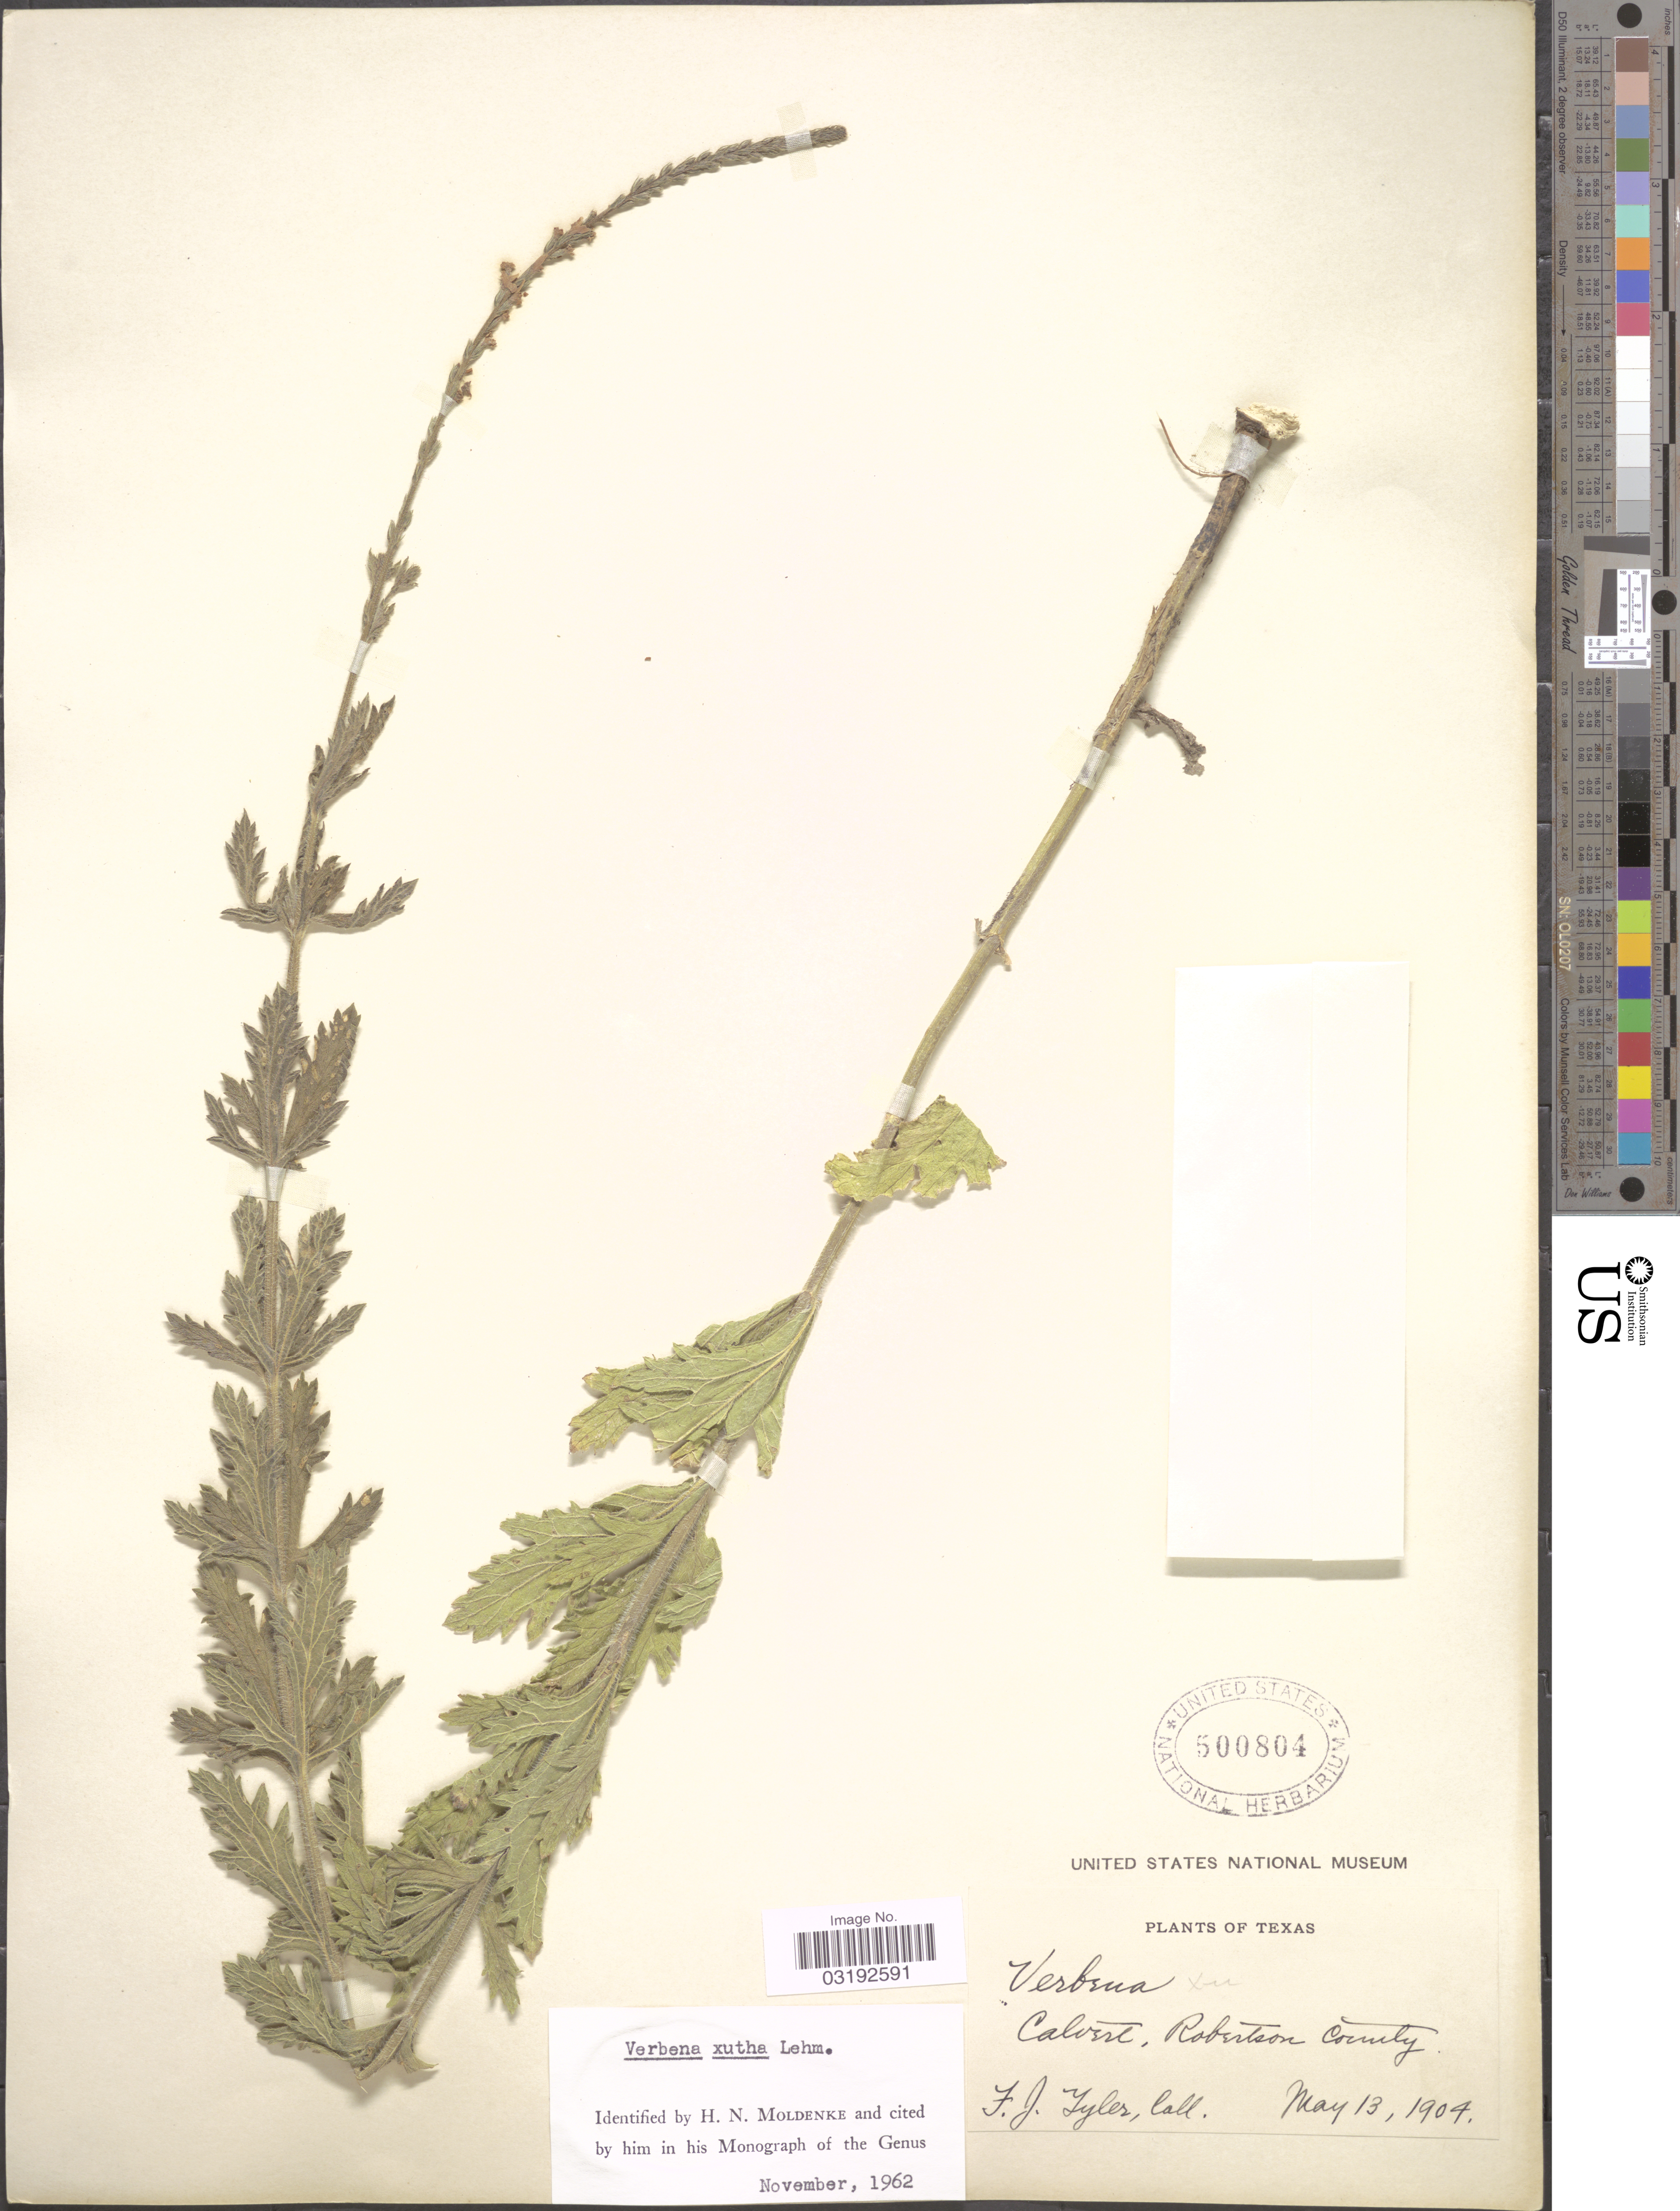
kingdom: Plantae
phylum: Tracheophyta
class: Magnoliopsida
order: Lamiales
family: Verbenaceae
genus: Verbena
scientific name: Verbena xutha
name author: Lehm.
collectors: F. Tyler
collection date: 1904-05-13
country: United States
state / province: Texas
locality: Calvert, Robertson County.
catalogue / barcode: US 500804